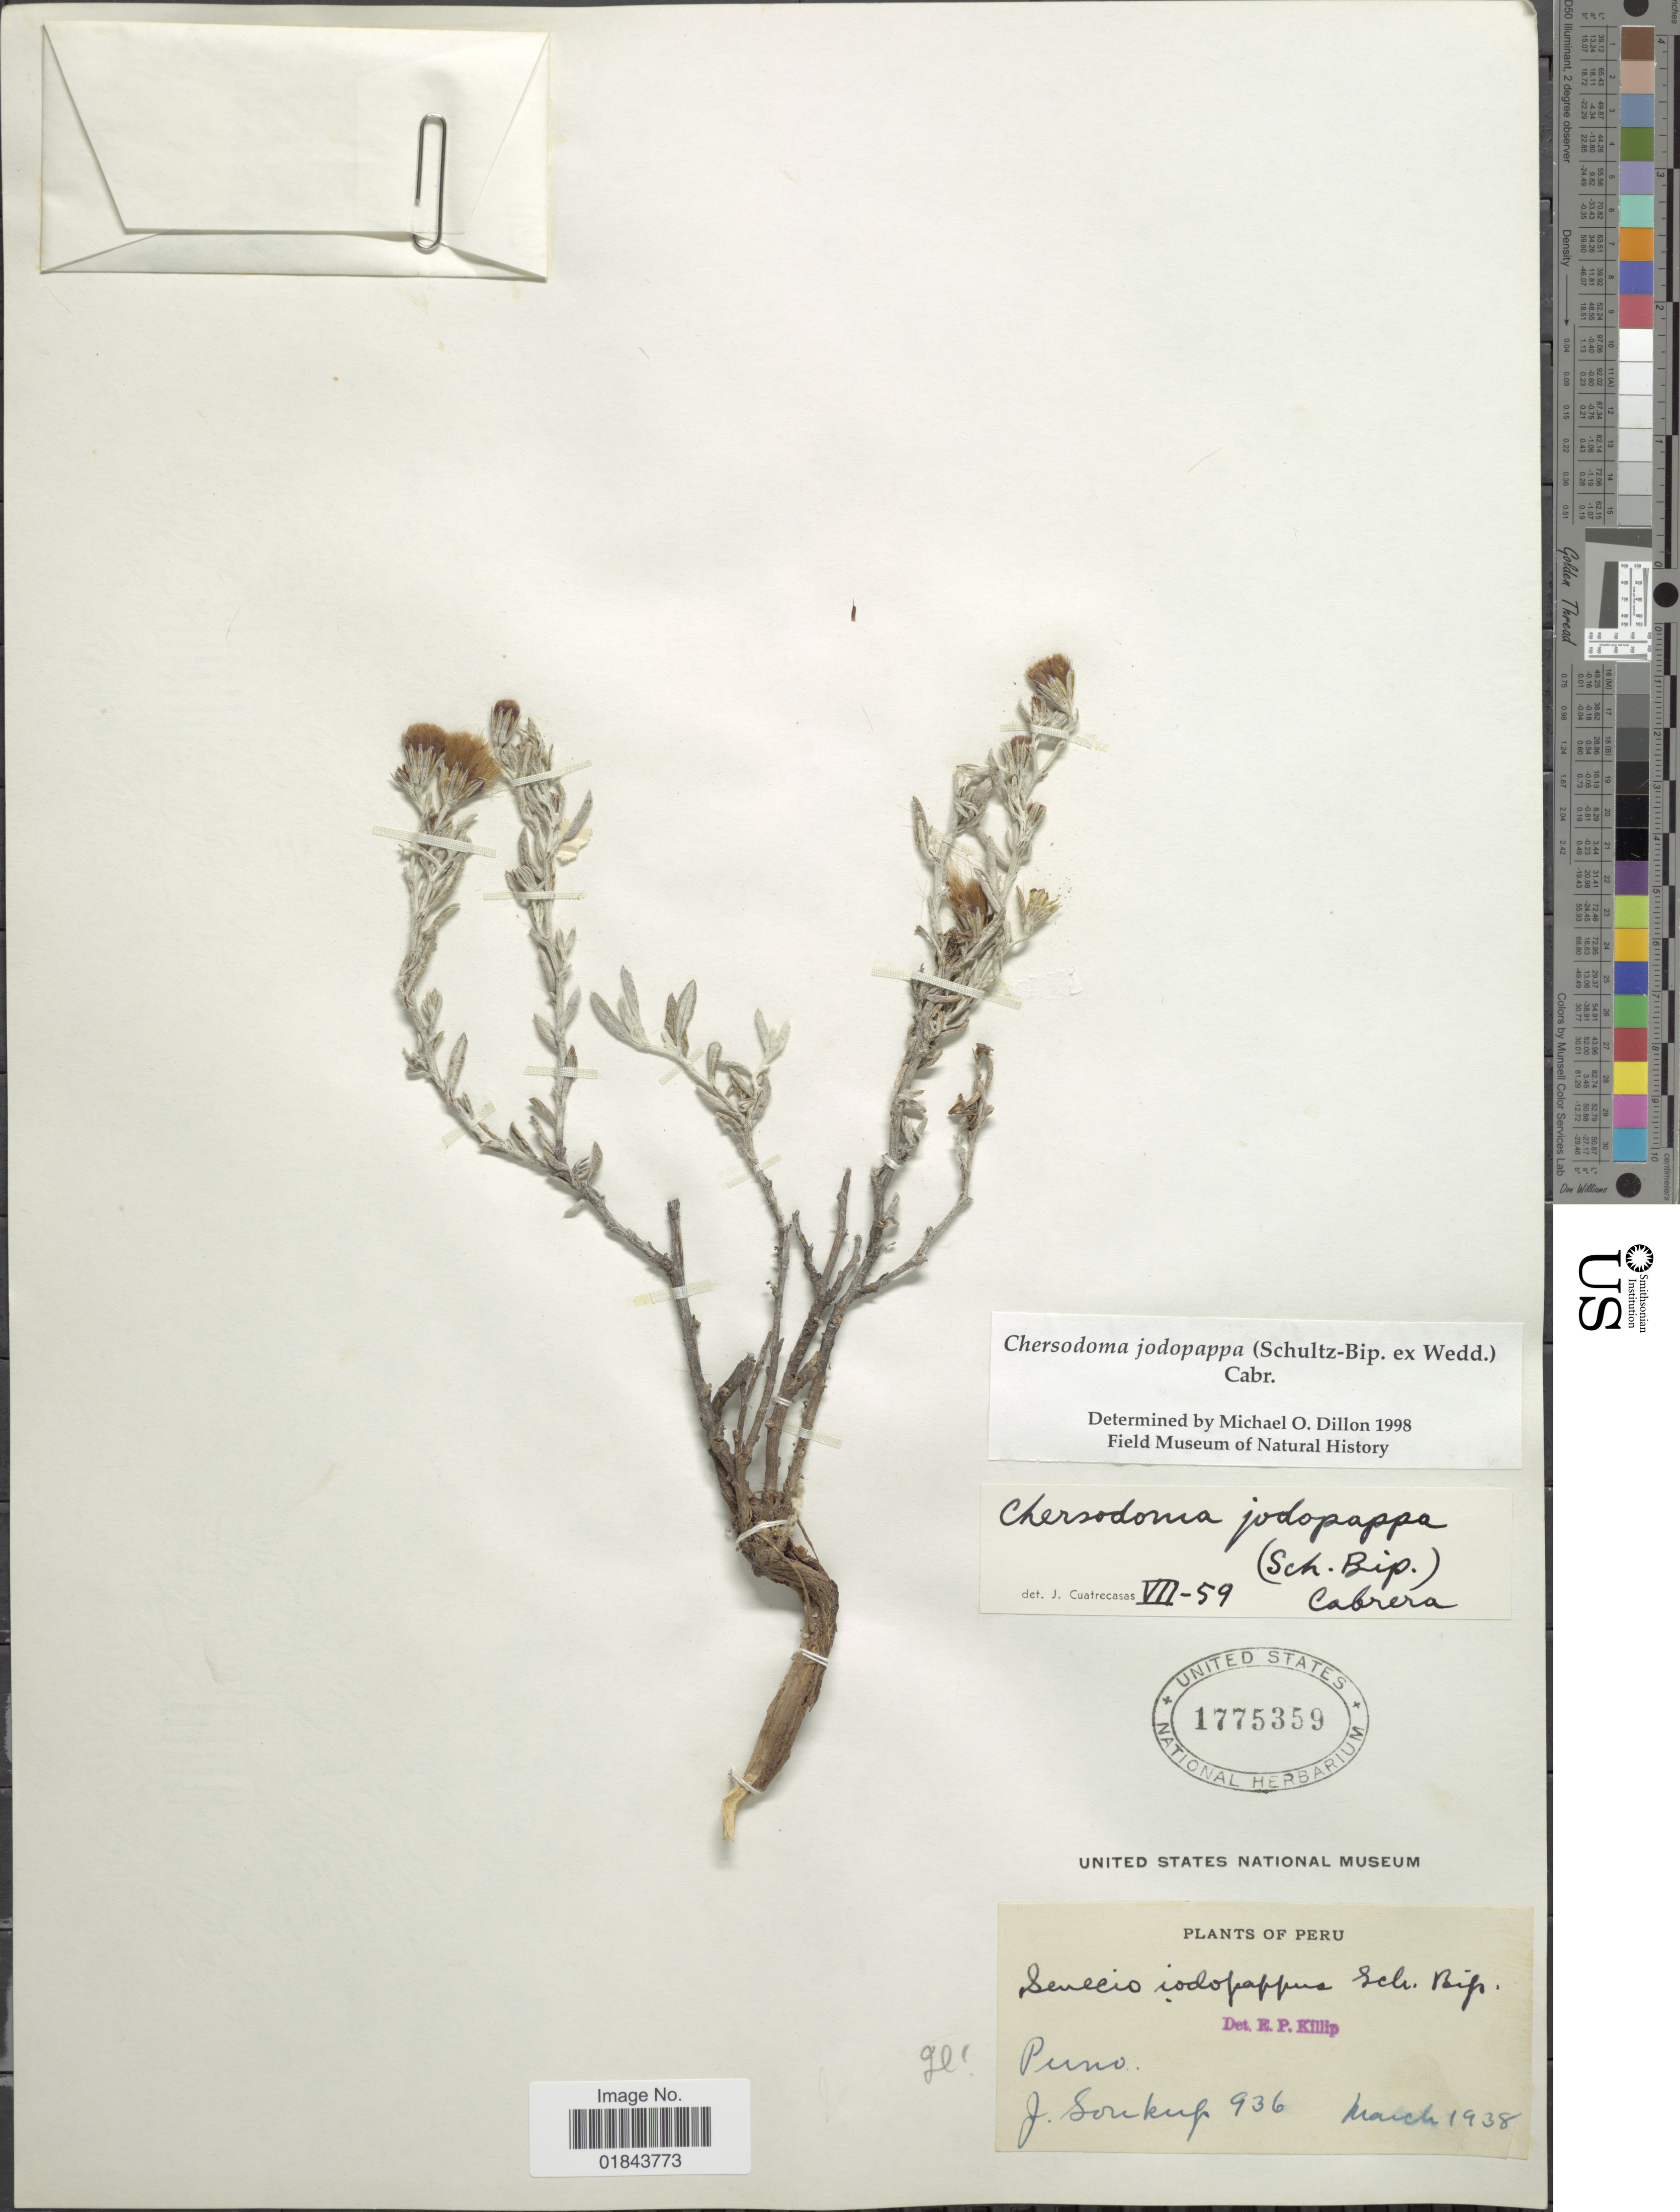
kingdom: Plantae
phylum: Tracheophyta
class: Magnoliopsida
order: Asterales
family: Asteraceae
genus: Chersodoma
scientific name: Chersodoma jodopappa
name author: (Sch. Bip.) Cabrera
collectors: J. Soukup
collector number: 936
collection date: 1938-03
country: Peru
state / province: Puno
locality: Puno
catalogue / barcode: US 1775359